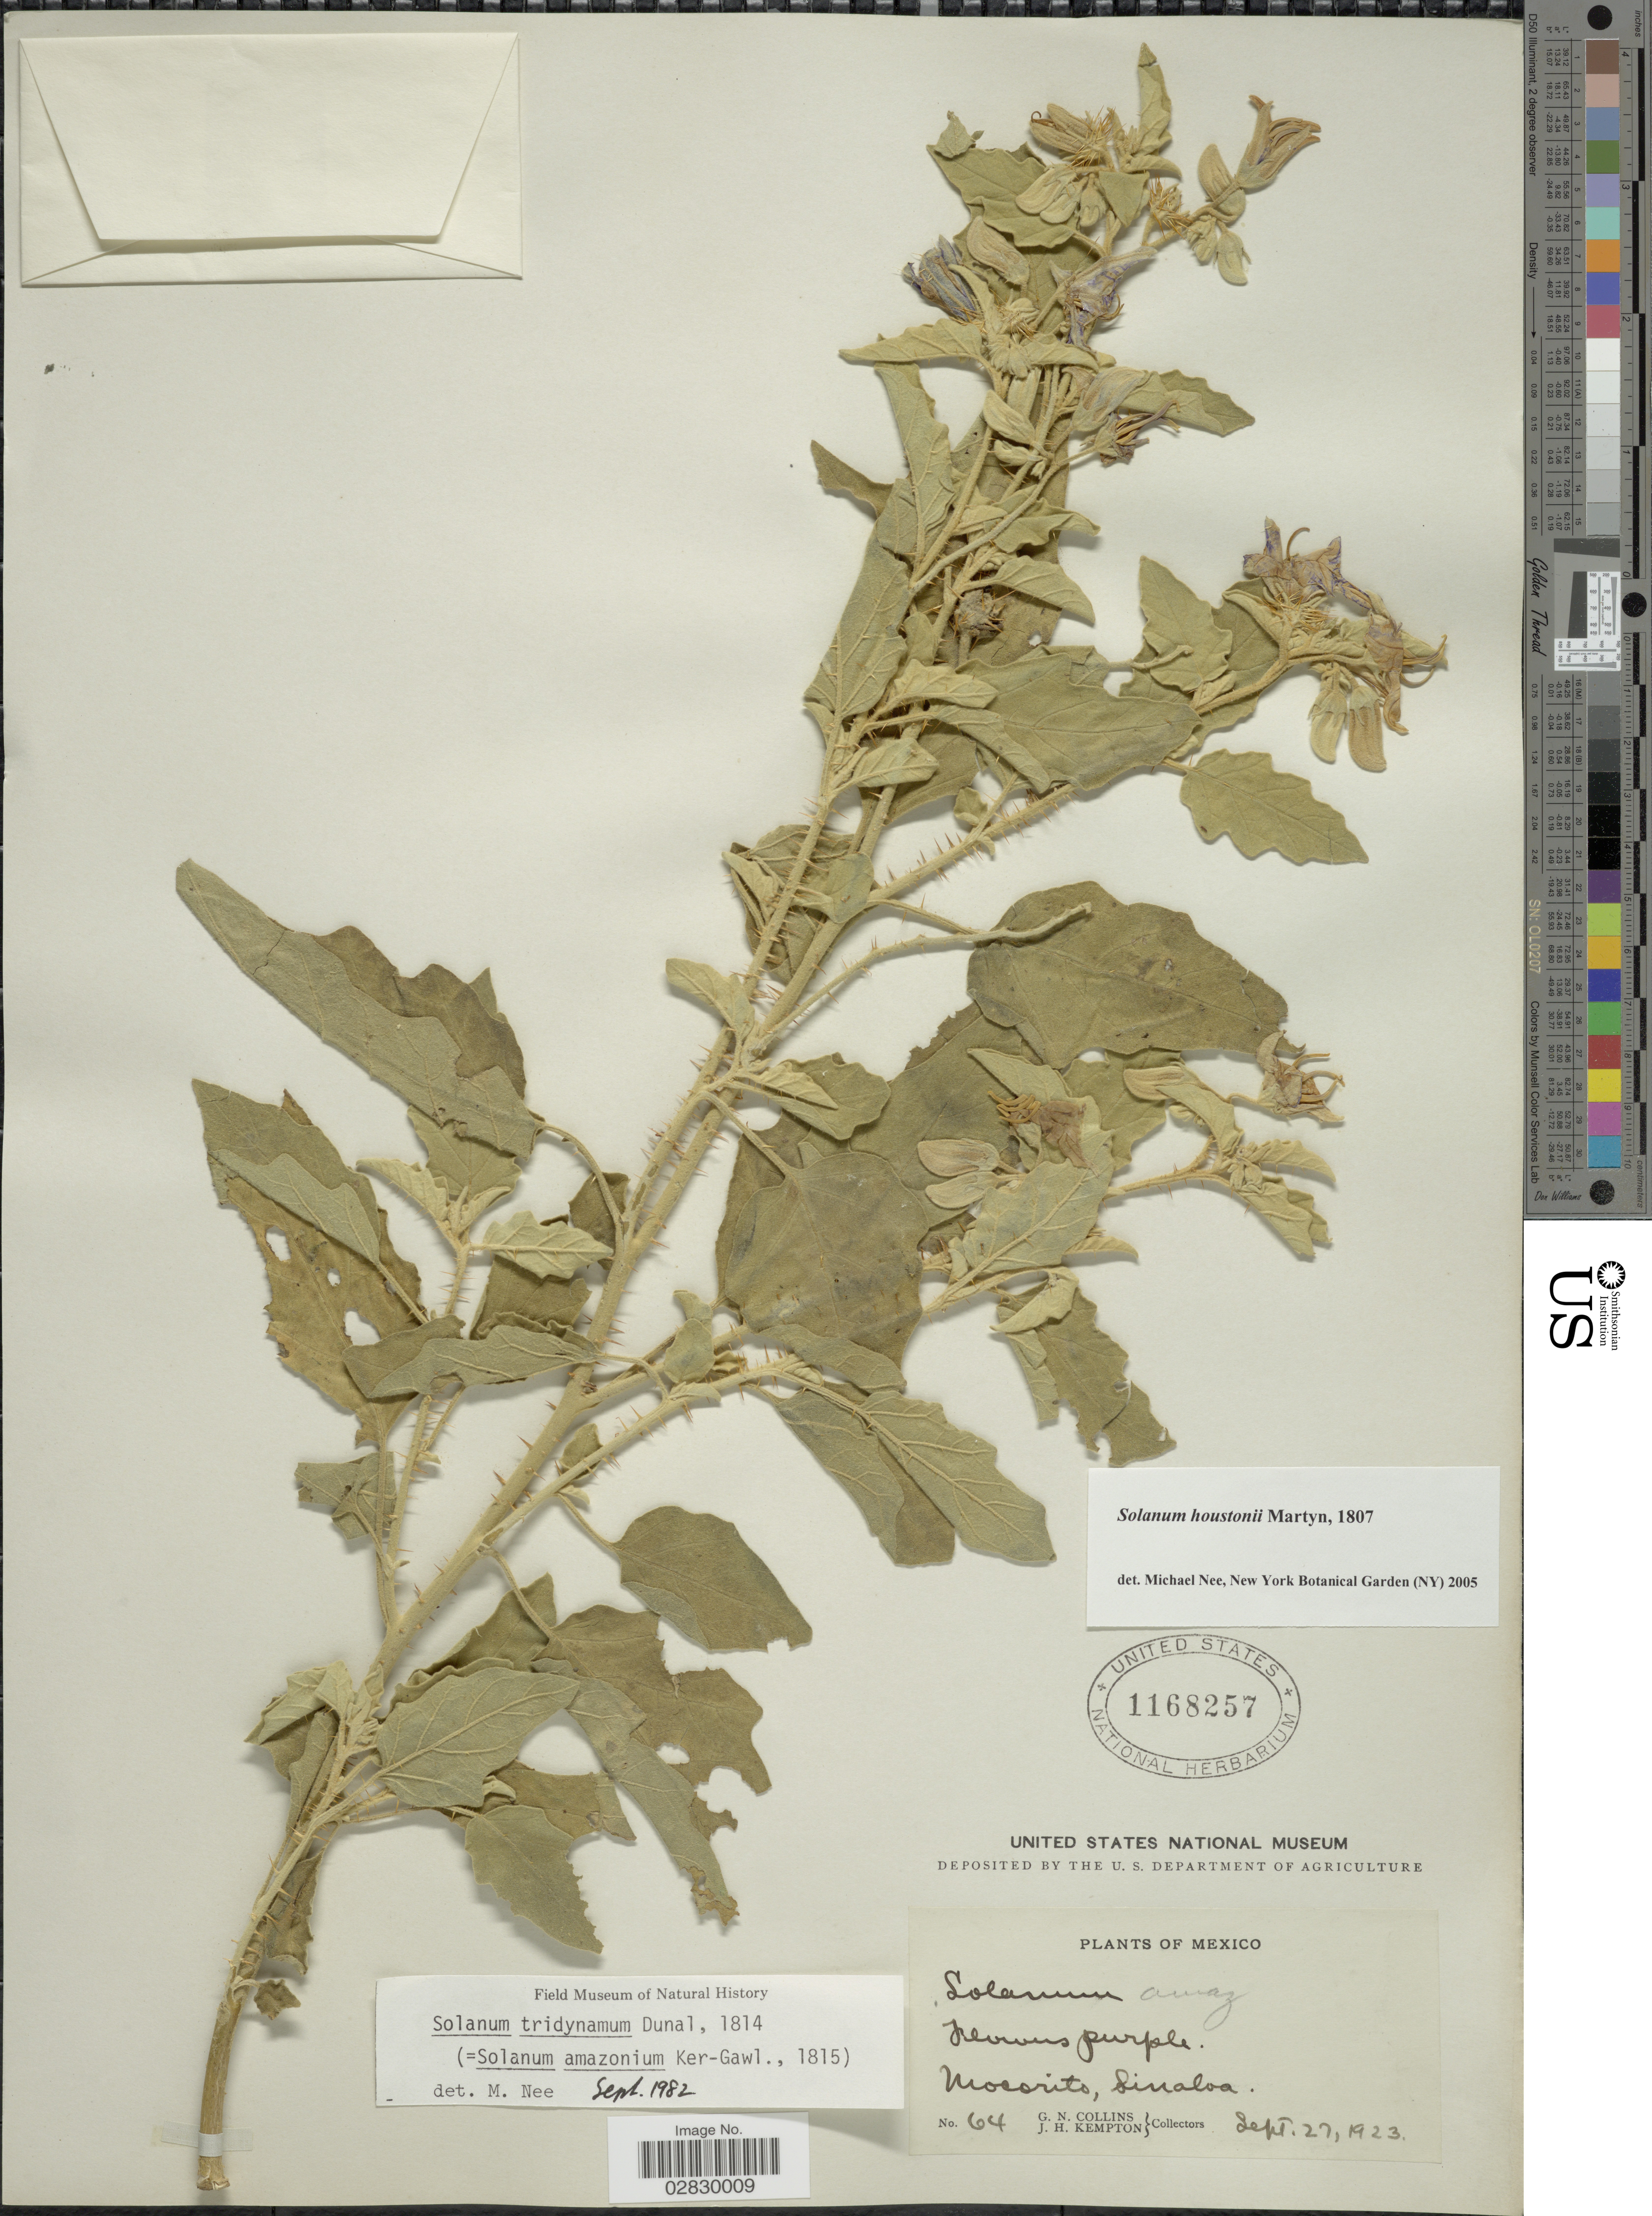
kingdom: Plantae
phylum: Tracheophyta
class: Magnoliopsida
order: Solanales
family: Solanaceae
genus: Solanum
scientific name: Solanum houstonii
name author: Dunal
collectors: G. Collins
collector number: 64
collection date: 1923-09-27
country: Mexico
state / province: Sinaloa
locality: Mocorito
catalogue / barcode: US 1168257